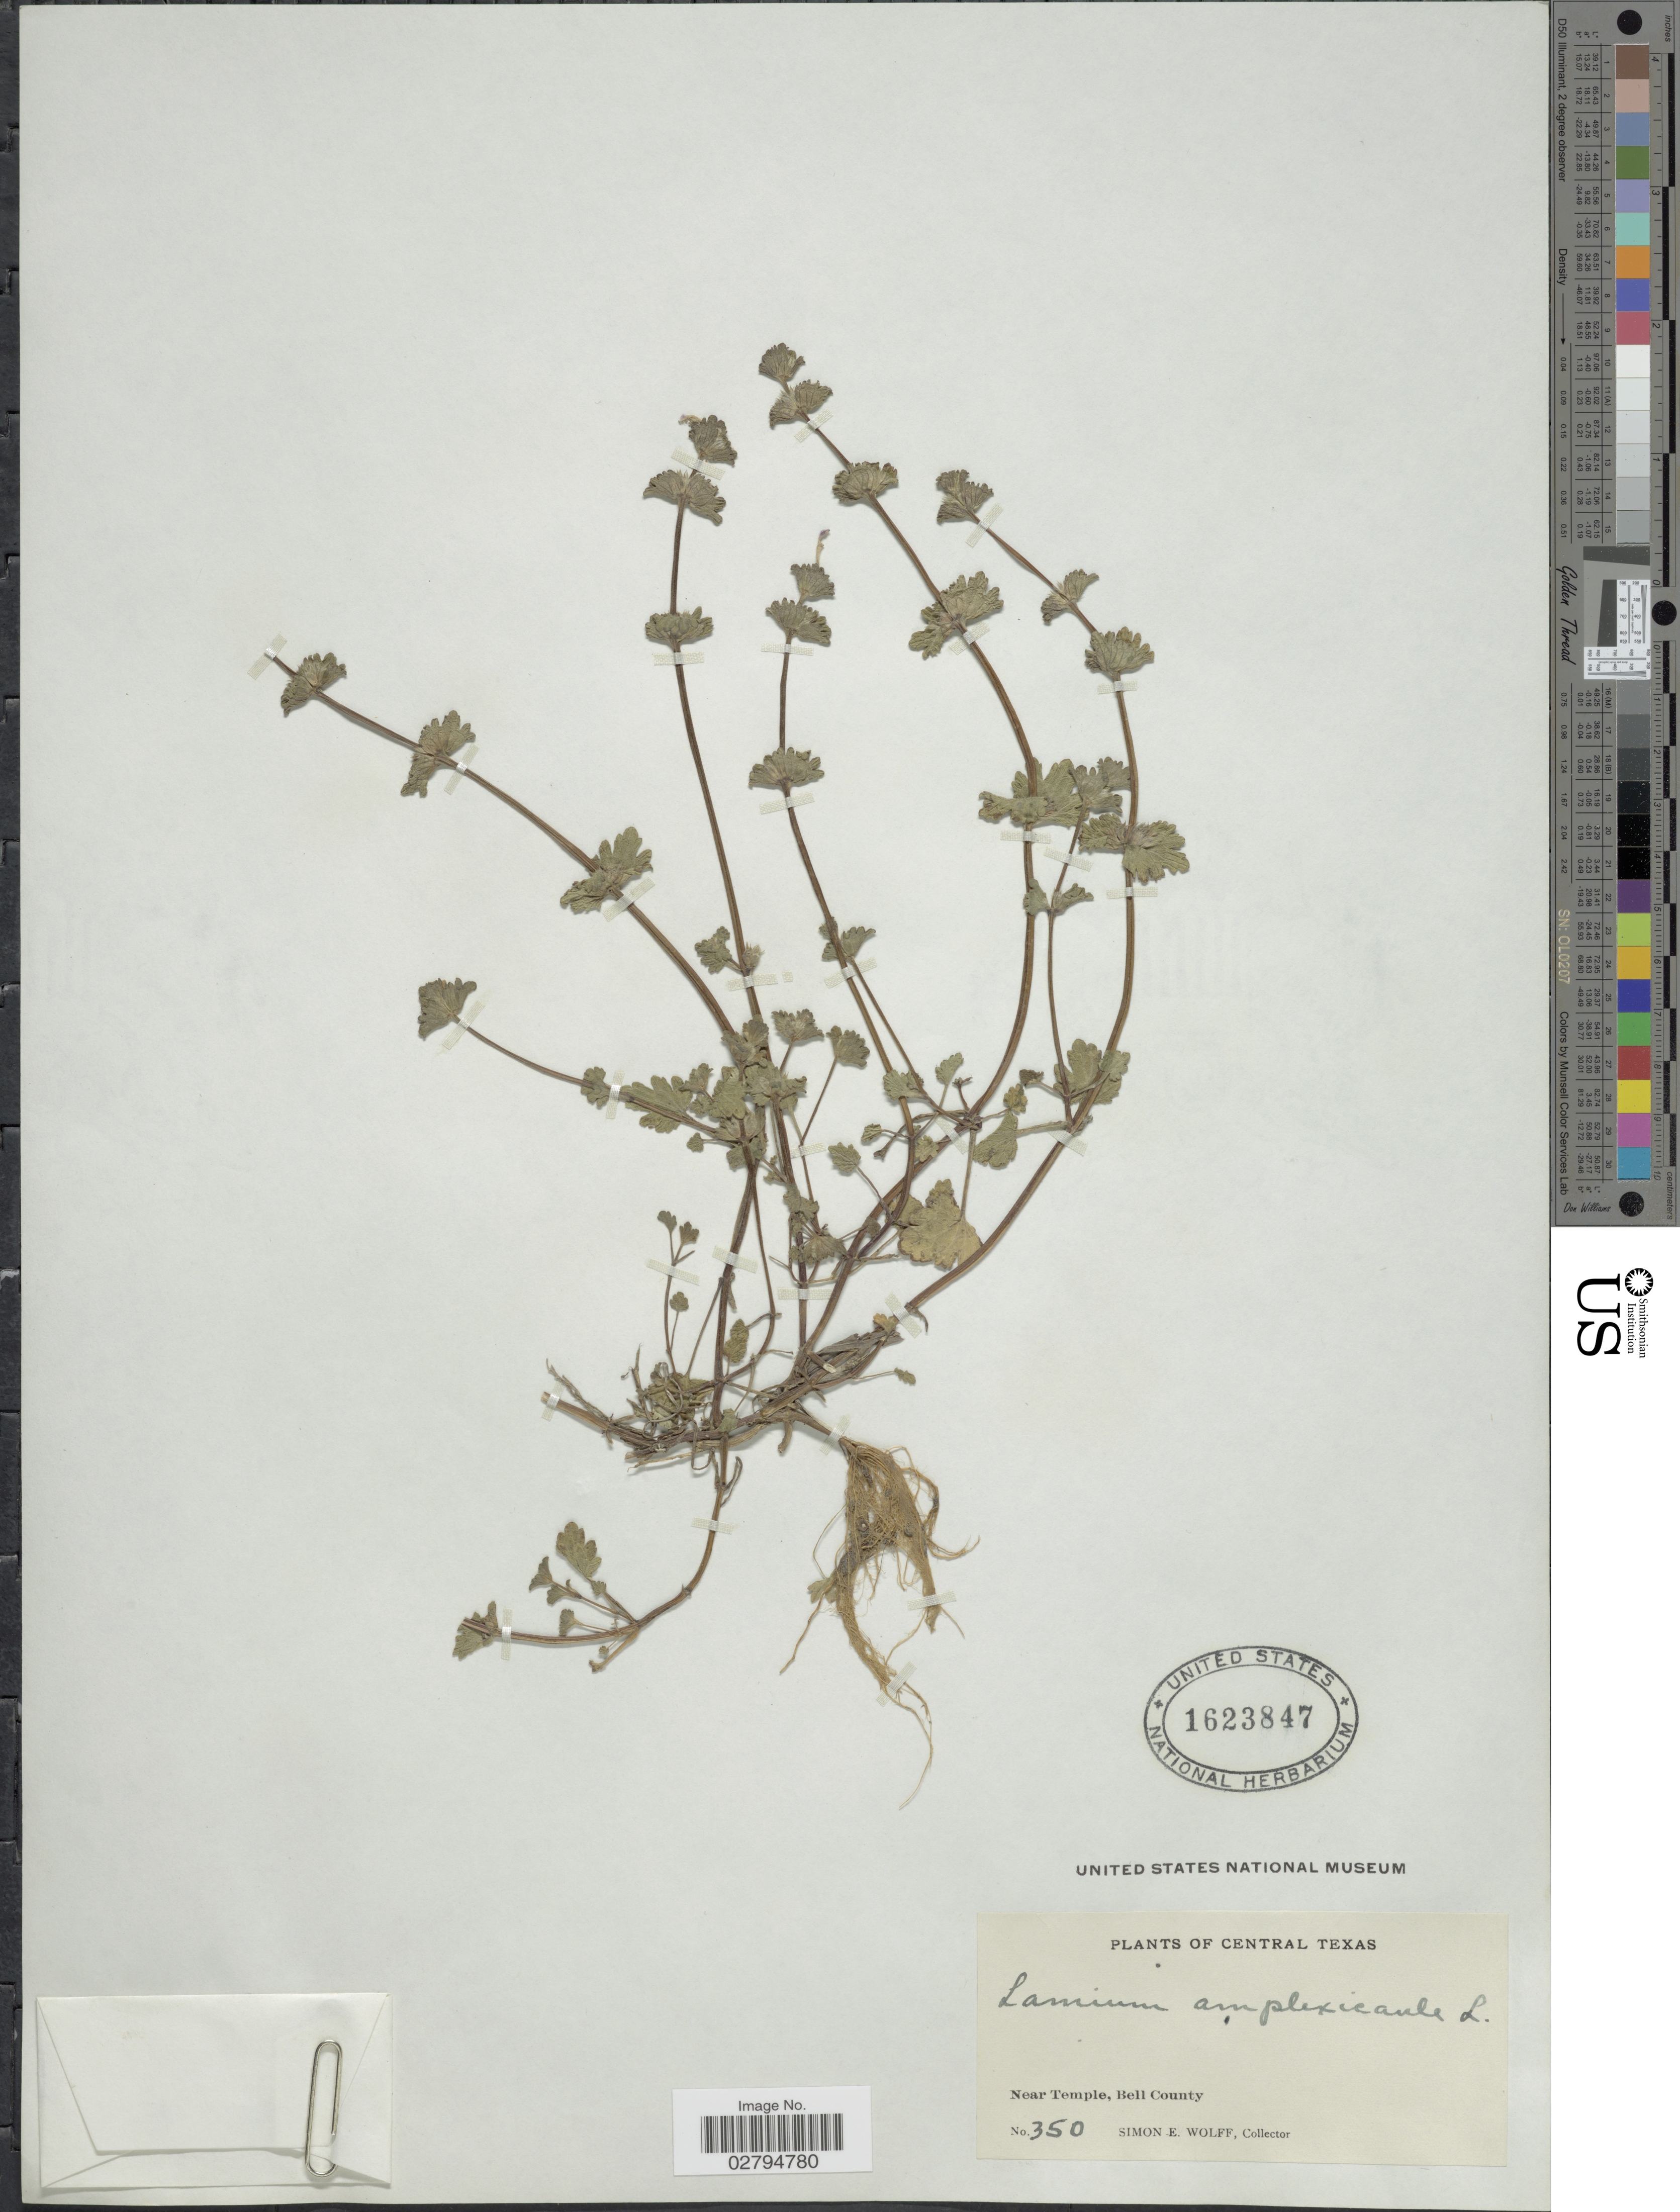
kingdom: Plantae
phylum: Tracheophyta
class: Magnoliopsida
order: Lamiales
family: Lamiaceae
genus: Lamium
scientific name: Lamium amplexicaule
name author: L.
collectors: S. E. Wolff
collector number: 350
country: United States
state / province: Texas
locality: Near Temple, Bell County.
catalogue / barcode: US 1623847